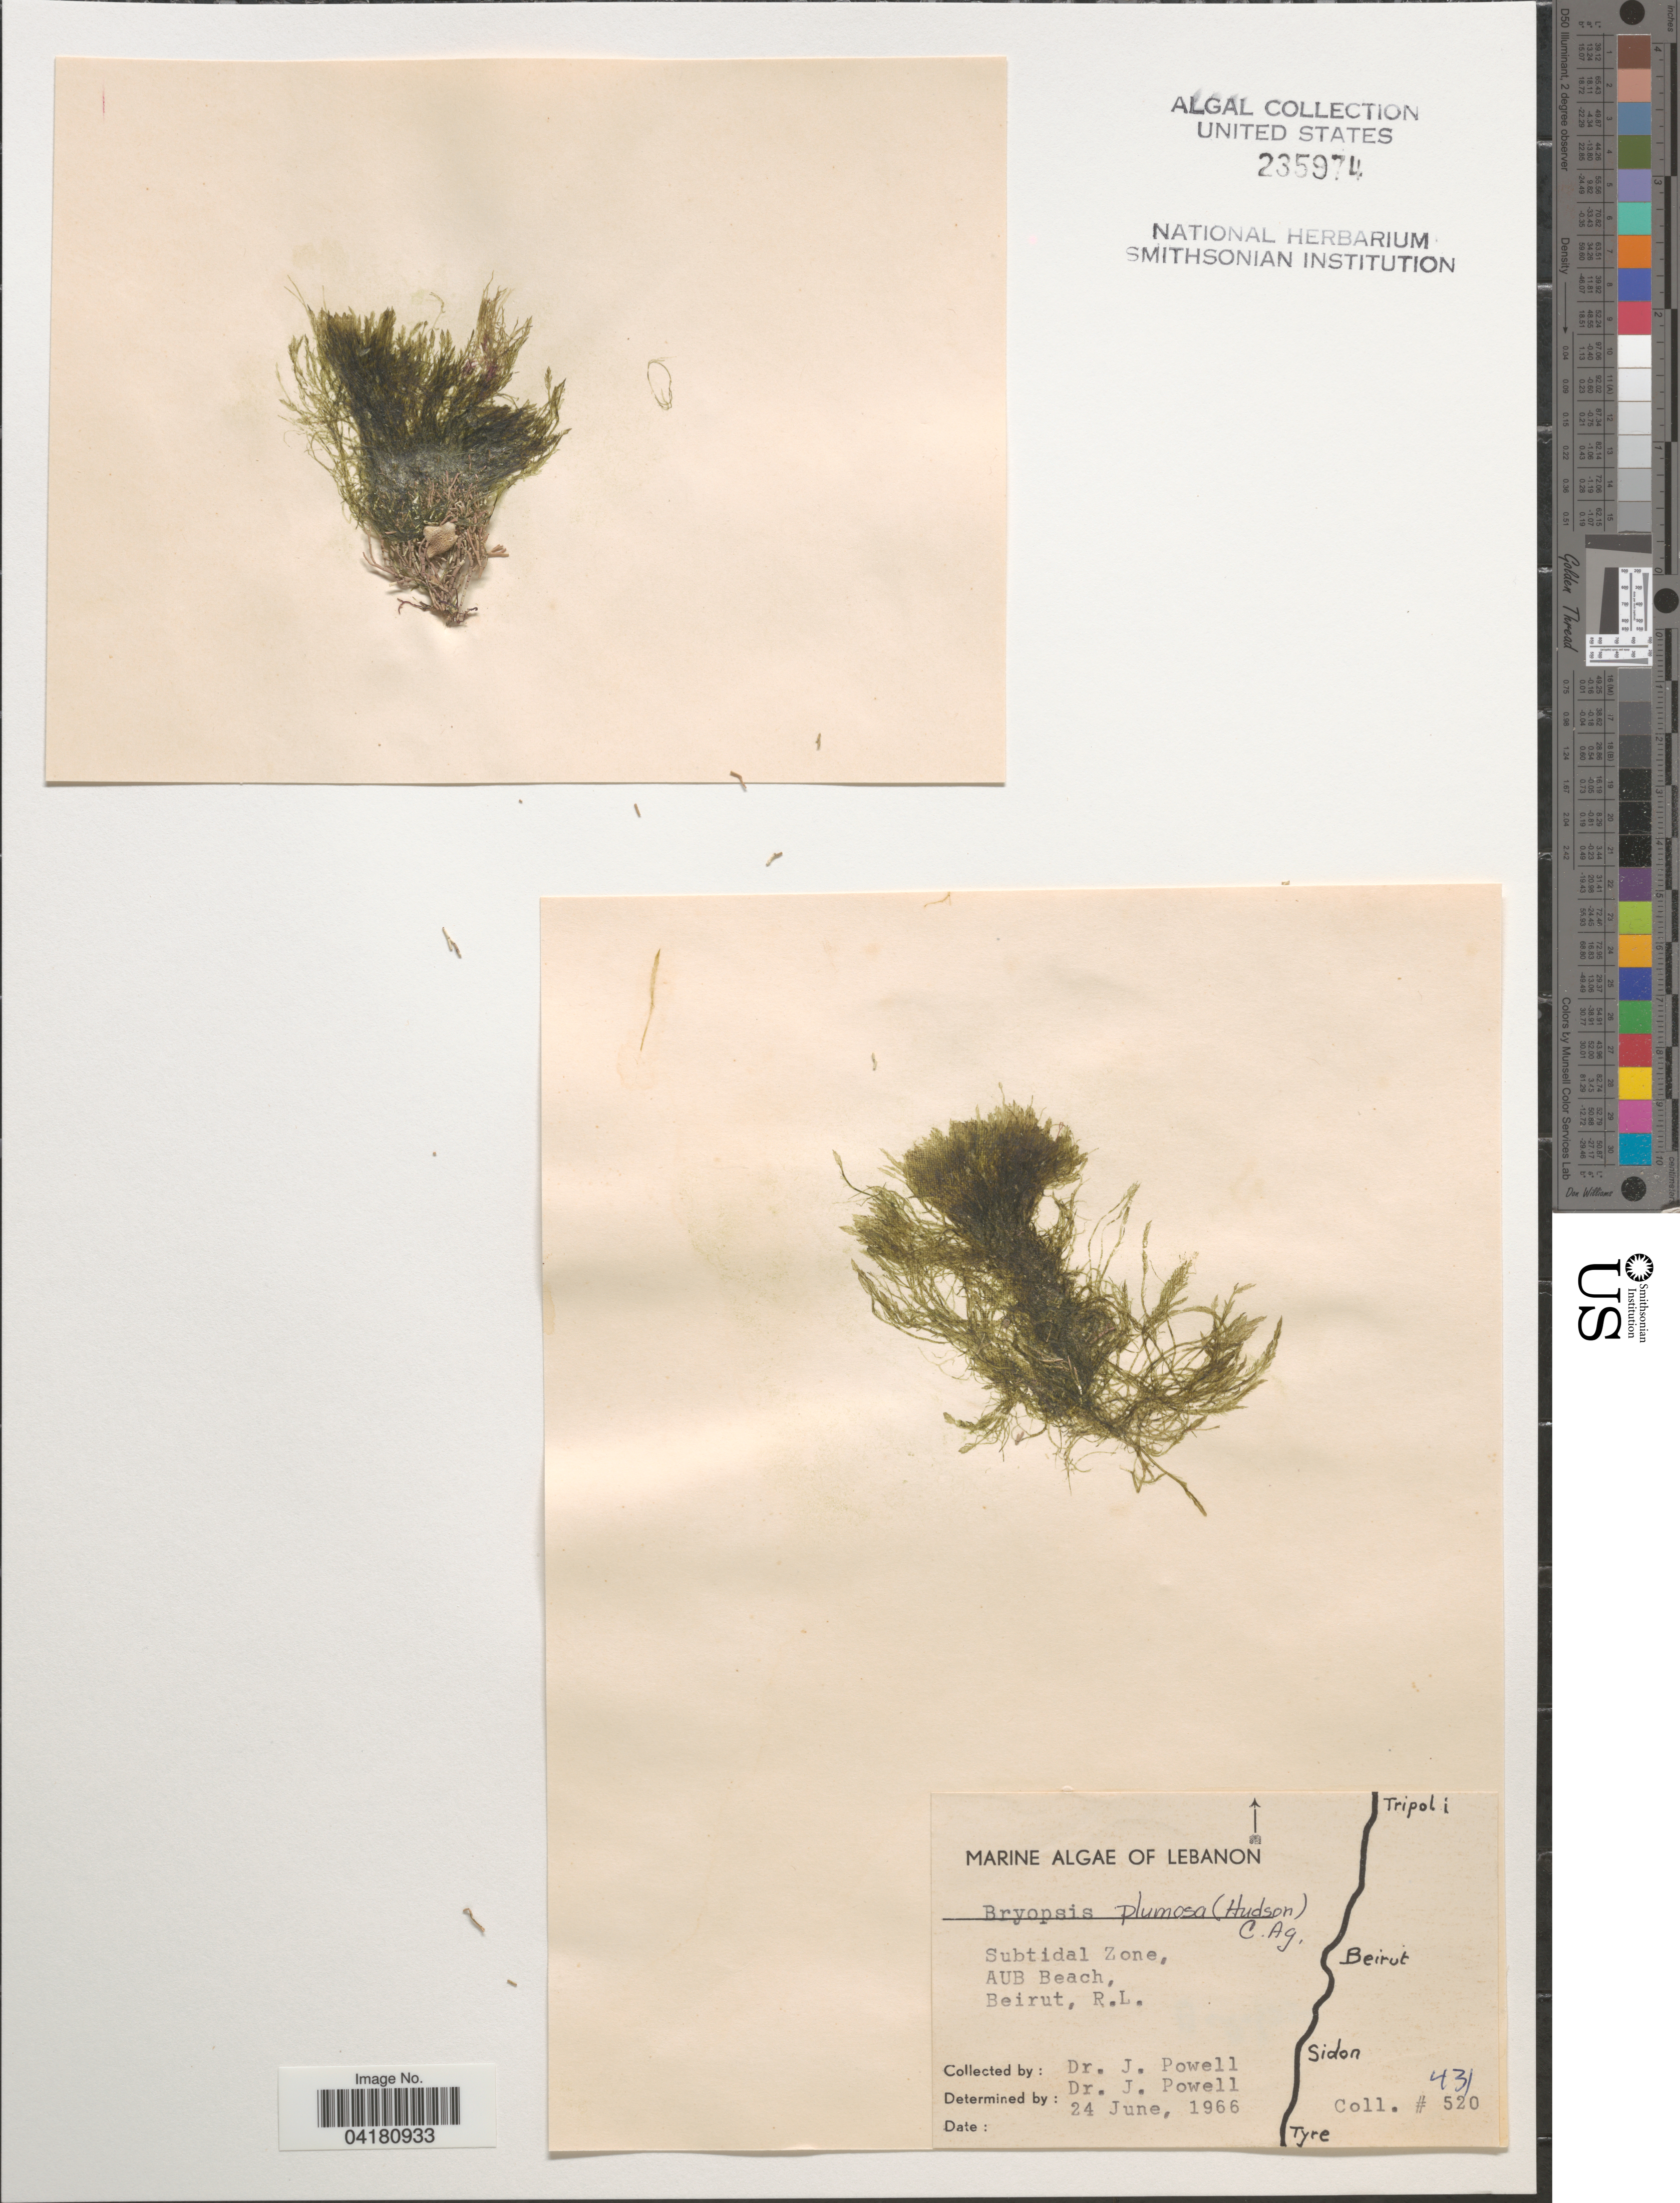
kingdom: Plantae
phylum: Chlorophyta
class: Ulvophyceae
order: Bryopsidales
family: Bryopsidaceae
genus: Bryopsis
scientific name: Bryopsis plumosa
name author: (Huds.) C. Agardh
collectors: J. Powell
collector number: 520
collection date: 1966-06-24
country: Lebanon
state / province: Beyrouth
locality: Subtidal Zone, AUB Beach, Beirut, R.L.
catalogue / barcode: US 235974